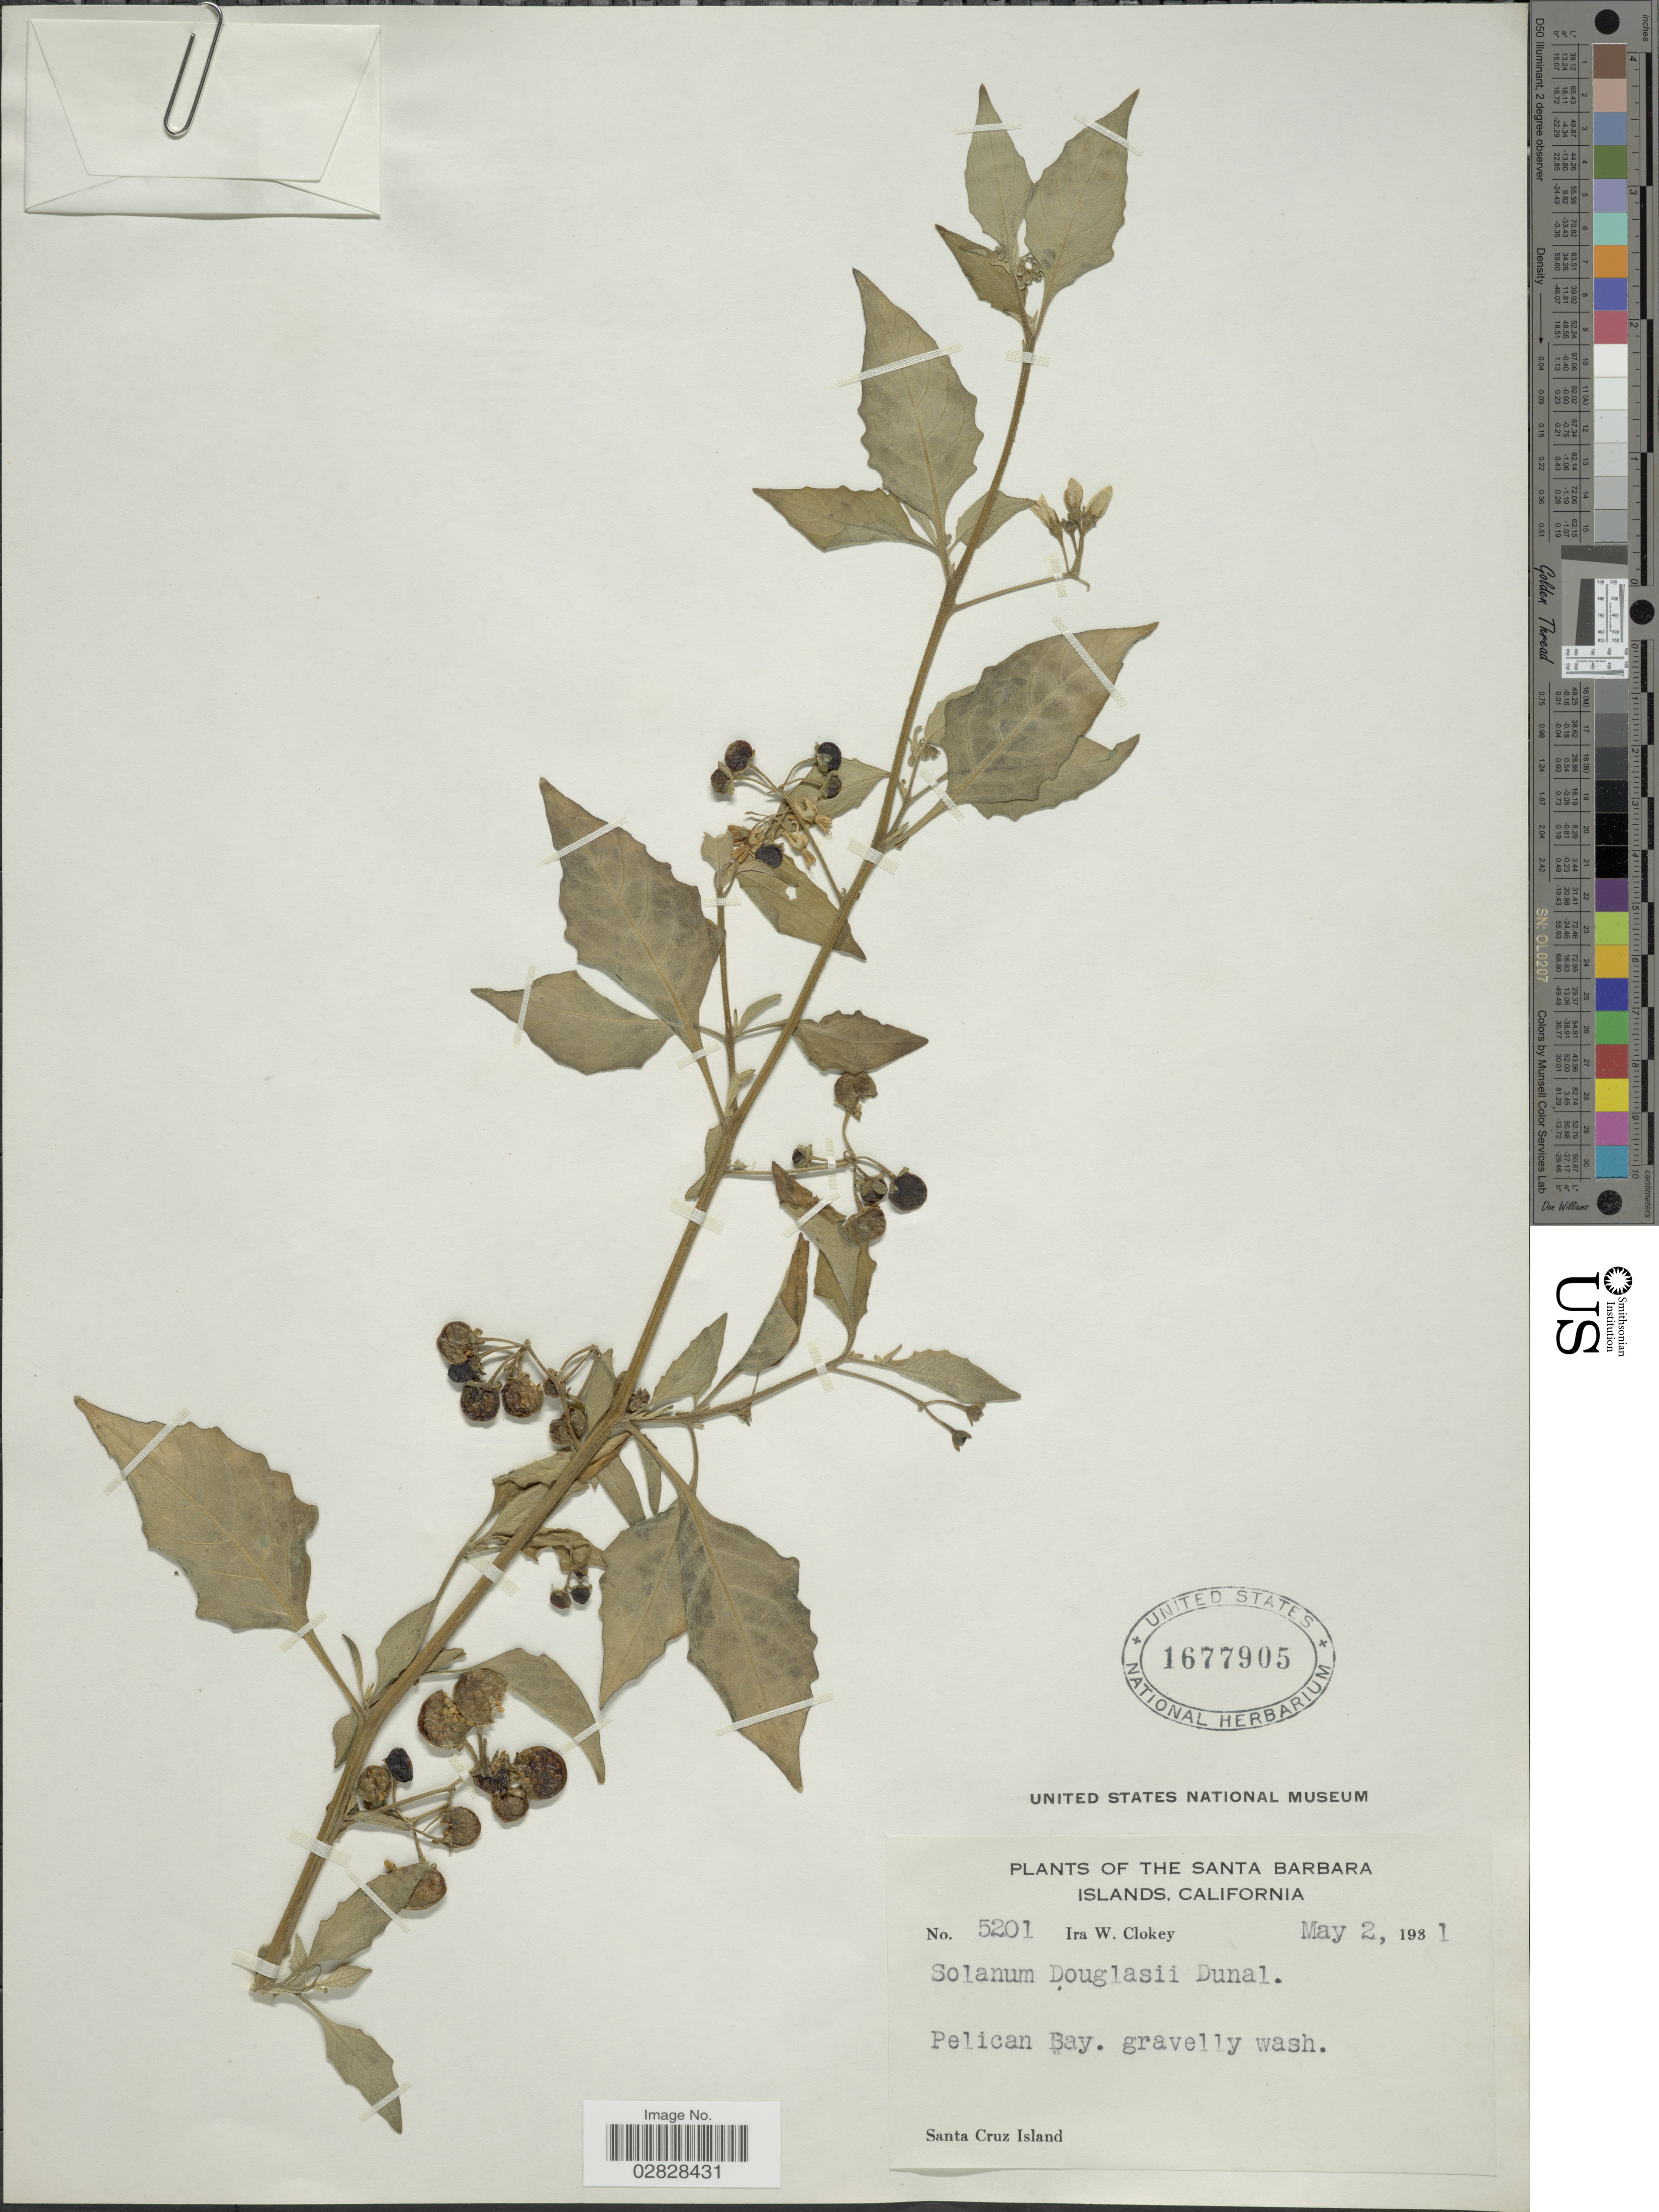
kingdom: Plantae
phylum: Tracheophyta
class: Magnoliopsida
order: Solanales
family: Solanaceae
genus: Solanum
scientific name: Solanum douglasii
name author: Dunal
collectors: I. W. Clokey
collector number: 5201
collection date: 1931-05-02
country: United States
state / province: California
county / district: Santa Barbara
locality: The Santa Barbara Islands. Pelican Bay. Santa Cruz Island.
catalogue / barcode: US 1677905